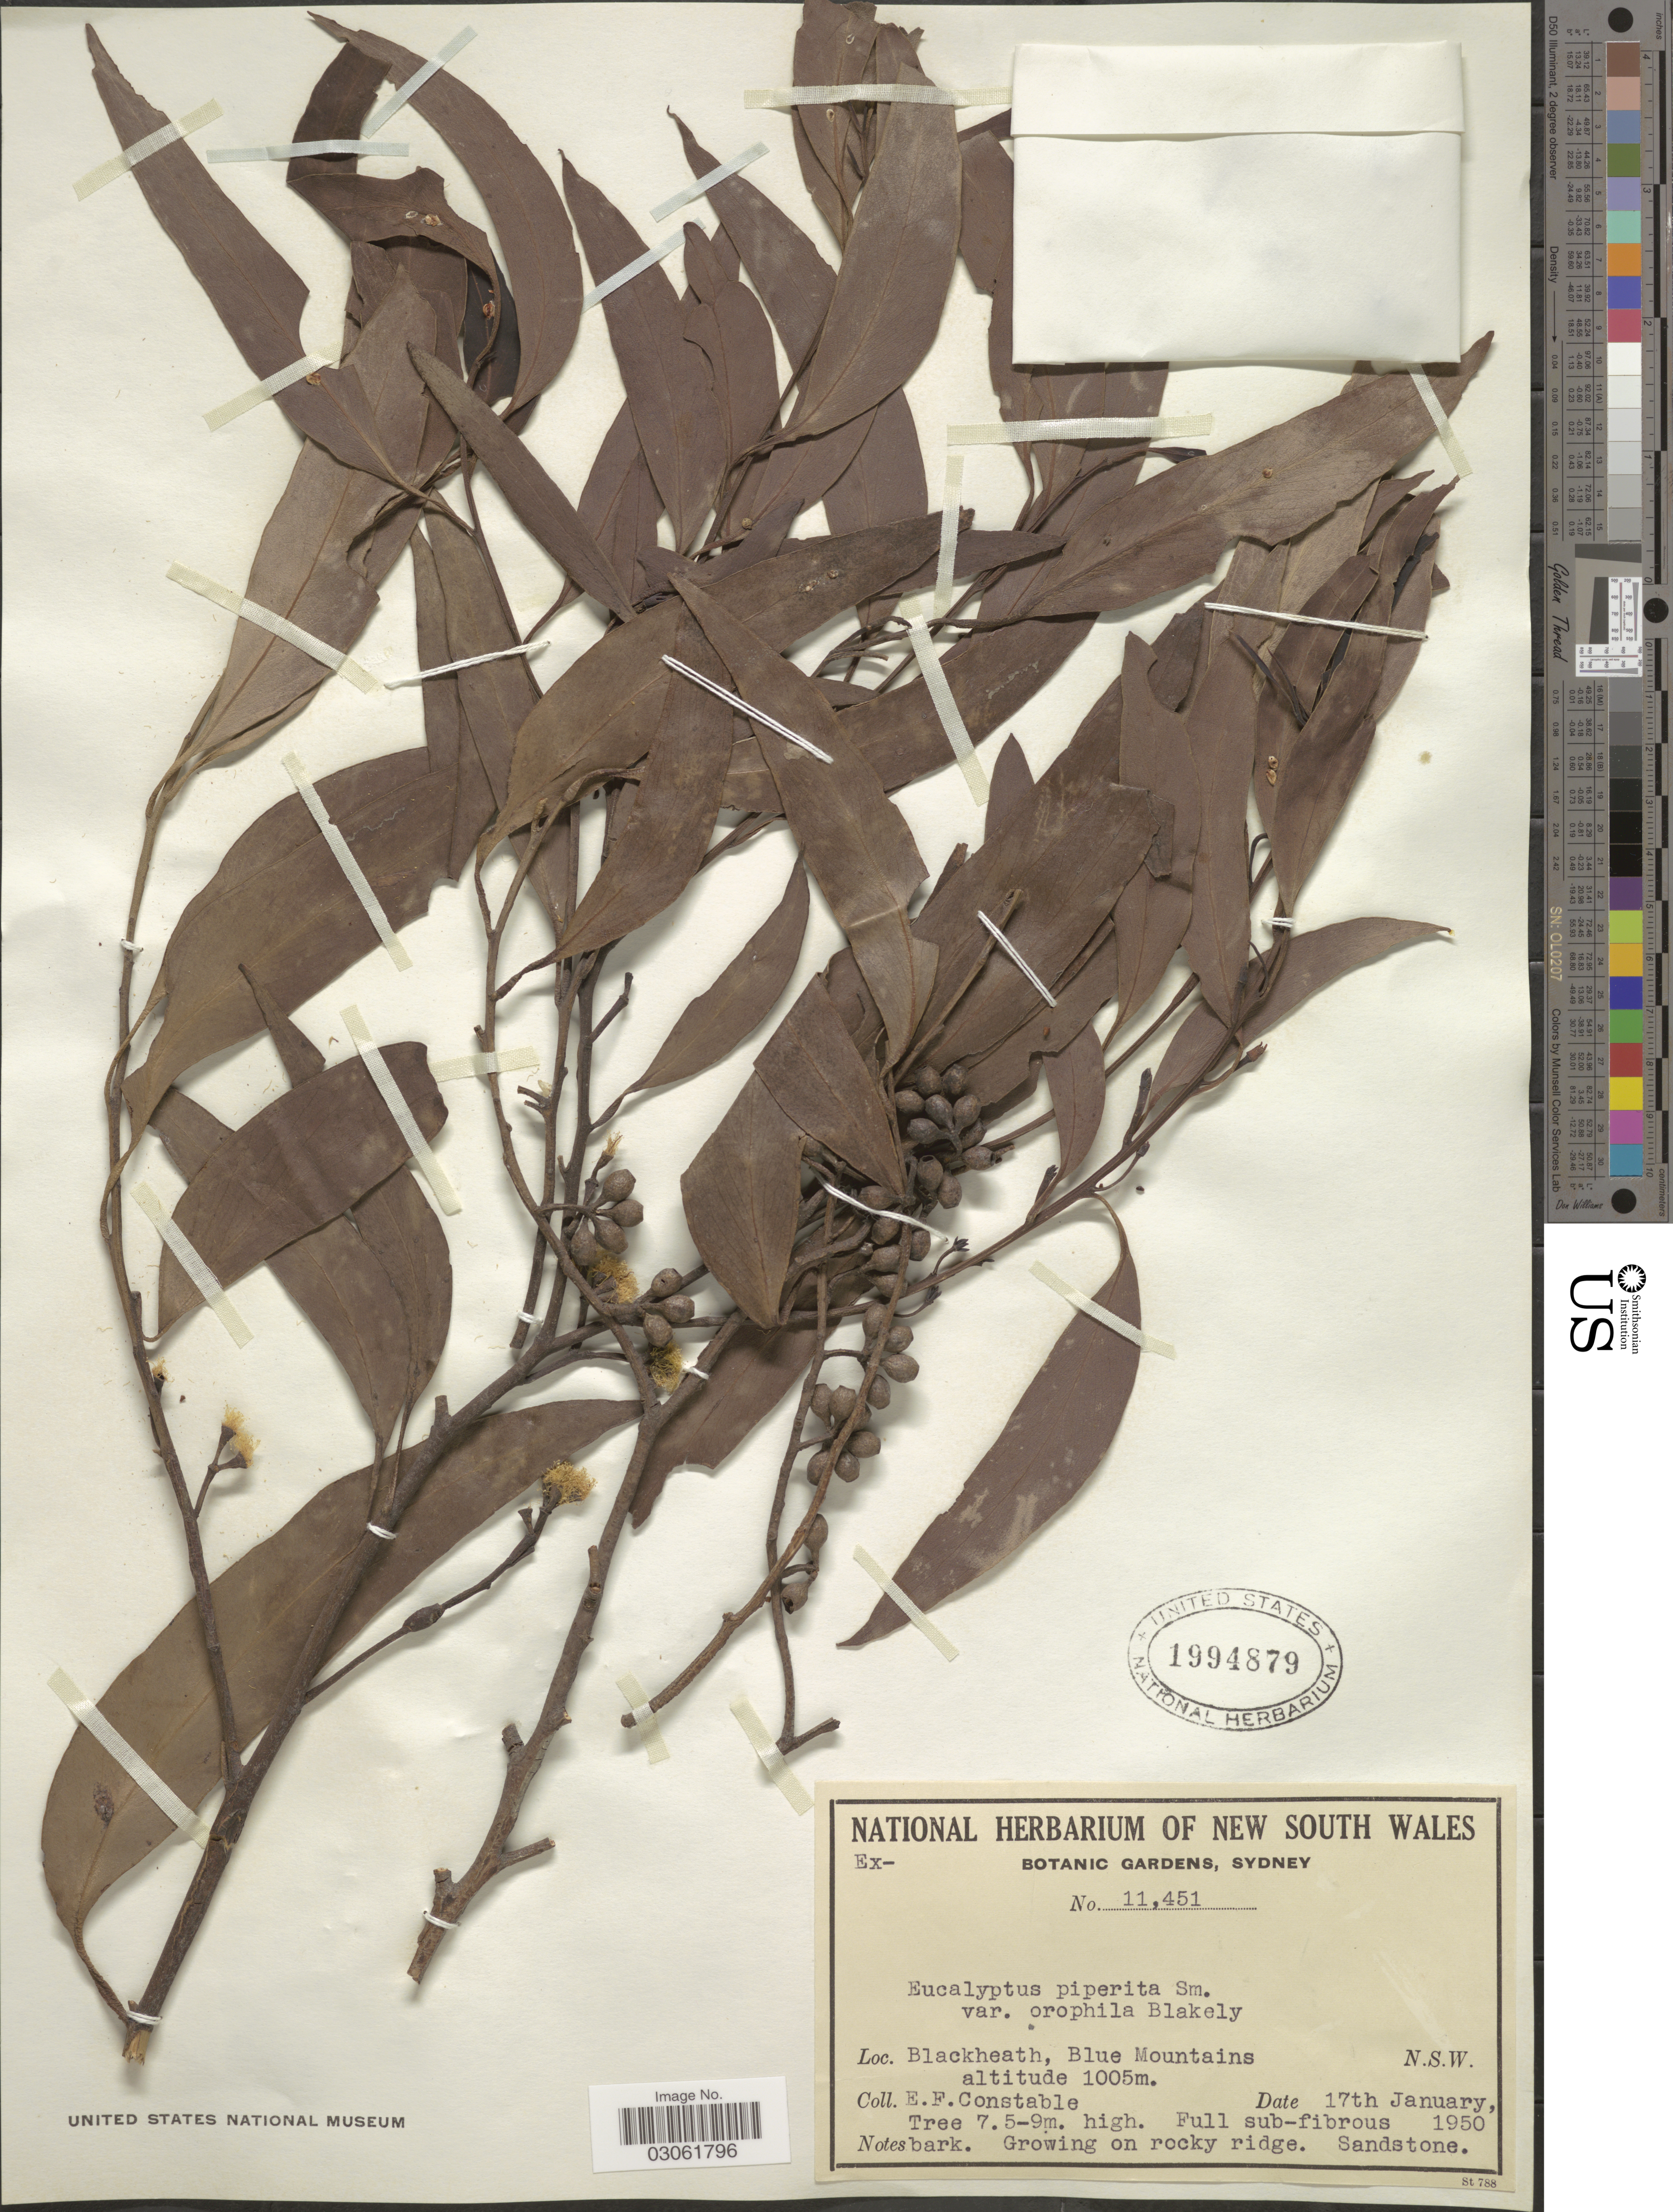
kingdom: Plantae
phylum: Tracheophyta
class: Magnoliopsida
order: Myrtales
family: Myrtaceae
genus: Eucalyptus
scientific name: Eucalyptus piperita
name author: J. White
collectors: E. F. Constable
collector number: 11451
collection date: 1950-01-17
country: Australia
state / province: New South Wales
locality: Blackheath, Blue Mountains.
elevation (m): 1005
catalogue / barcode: US 1994879